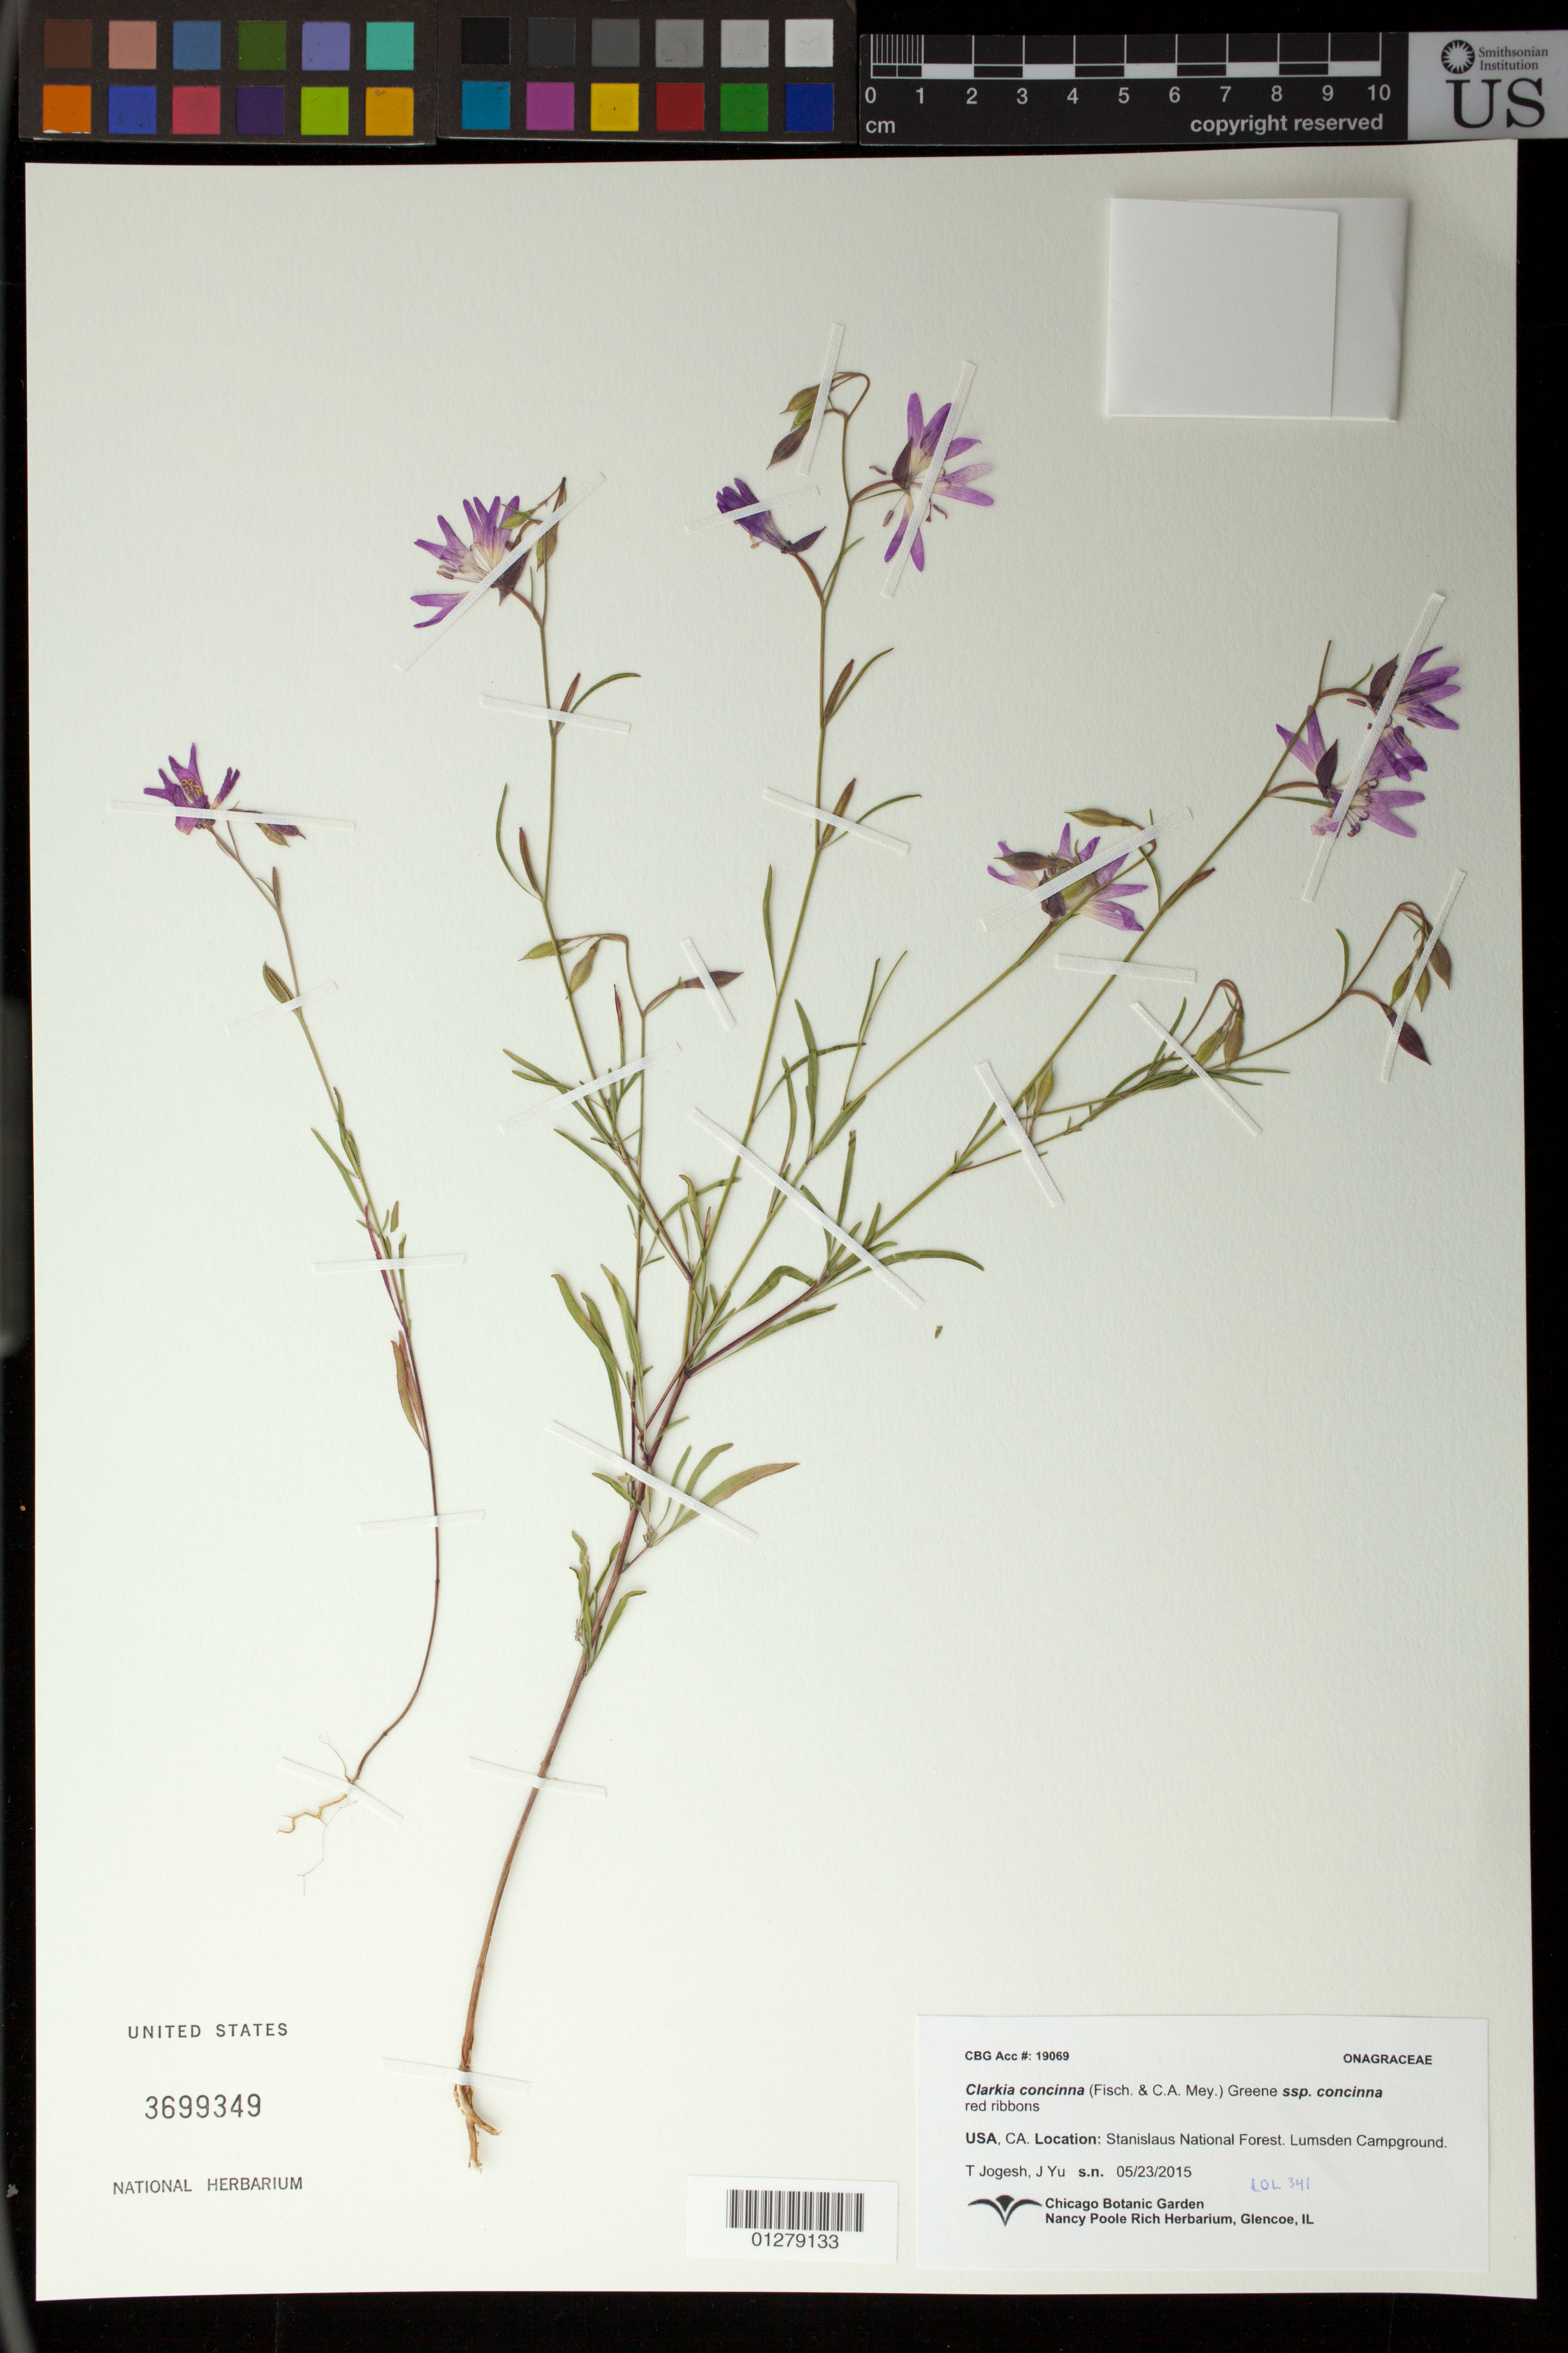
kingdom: Plantae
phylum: Tracheophyta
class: Magnoliopsida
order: Myrtales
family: Onagraceae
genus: Clarkia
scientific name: Clarkia biloba subsp. australis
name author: F. H. Lewis & M.R. Lewis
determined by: Wagner, W. L., (BOT), Smithsonian Institution - National Museum of Natural History (UNITED STATES)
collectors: T. Jojesh & J. Yu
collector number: LOL 341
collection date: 2015-05-23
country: United States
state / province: California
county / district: Tuolumne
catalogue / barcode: US 3699349